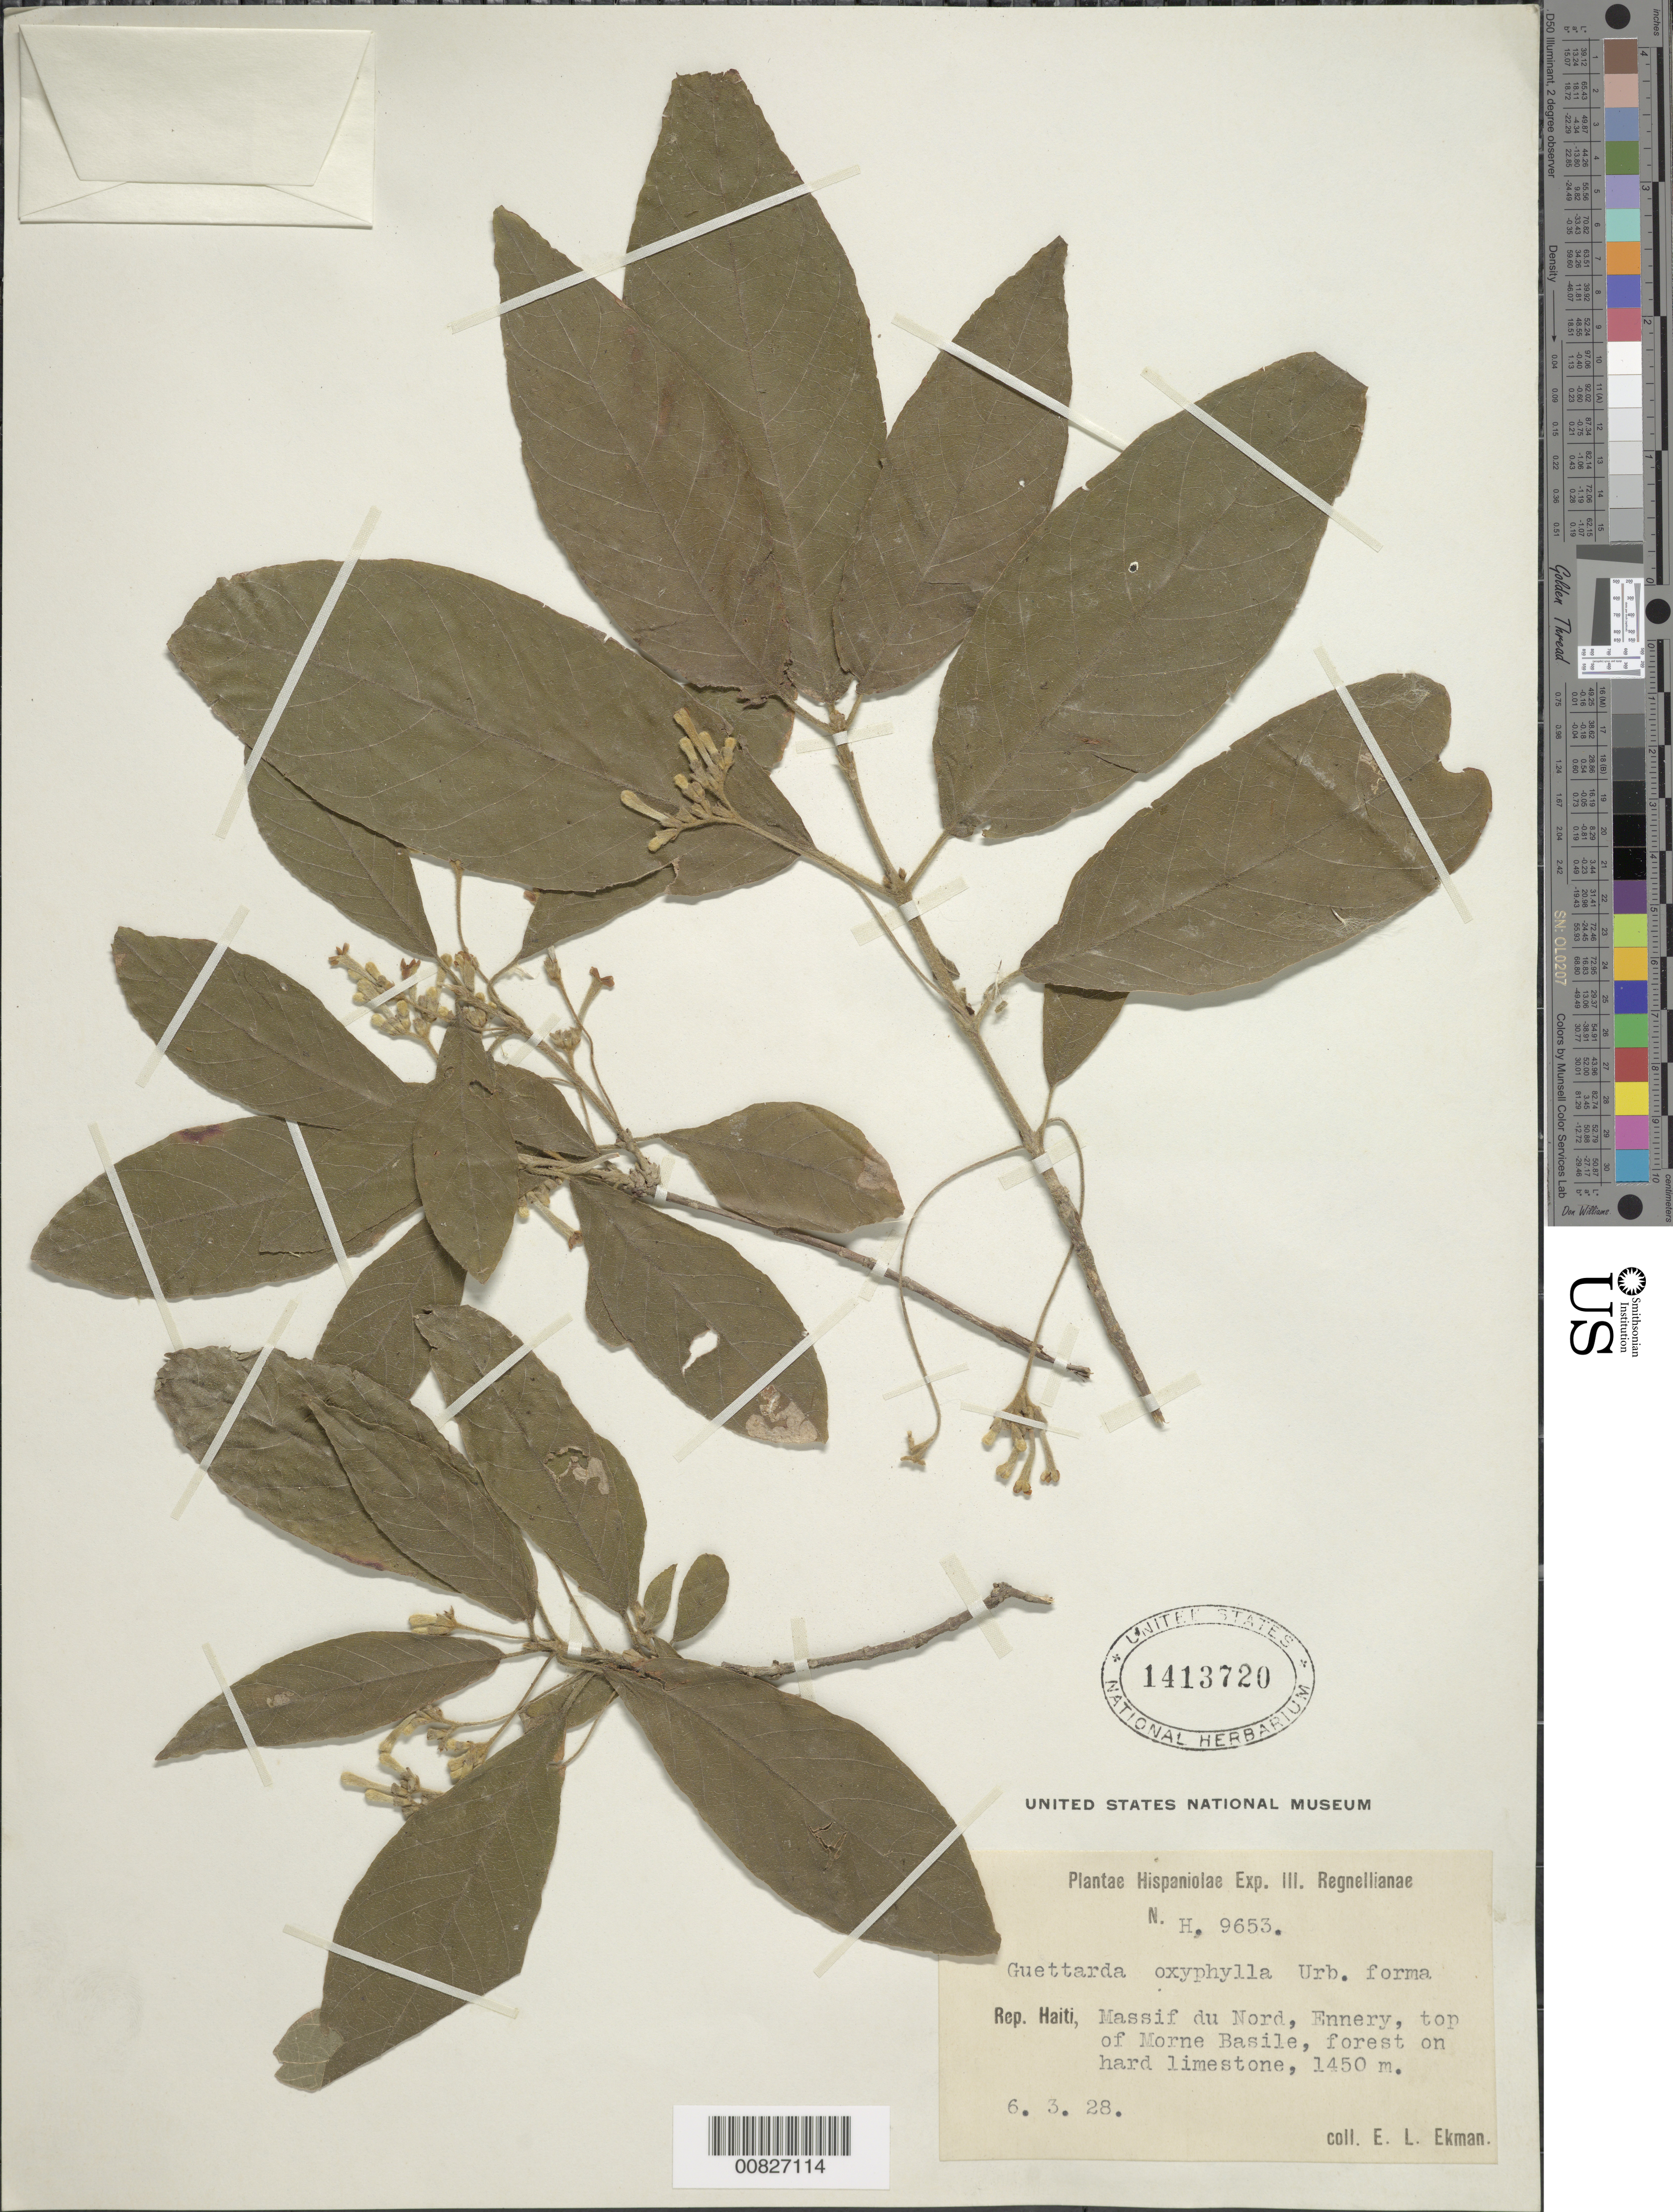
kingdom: Plantae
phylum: Tracheophyta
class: Magnoliopsida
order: Gentianales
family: Rubiaceae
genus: Guettarda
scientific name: Guettarda oxyphylla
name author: Urb.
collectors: E. L. Ekman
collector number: H 9653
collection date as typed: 06 Mar 1928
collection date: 1928-03-06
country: Haiti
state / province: Artibonite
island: Hispaniola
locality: Massif du Nord, Ennery, top of Morne Basile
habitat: Forest on hard limestone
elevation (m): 1450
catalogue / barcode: US 1413720